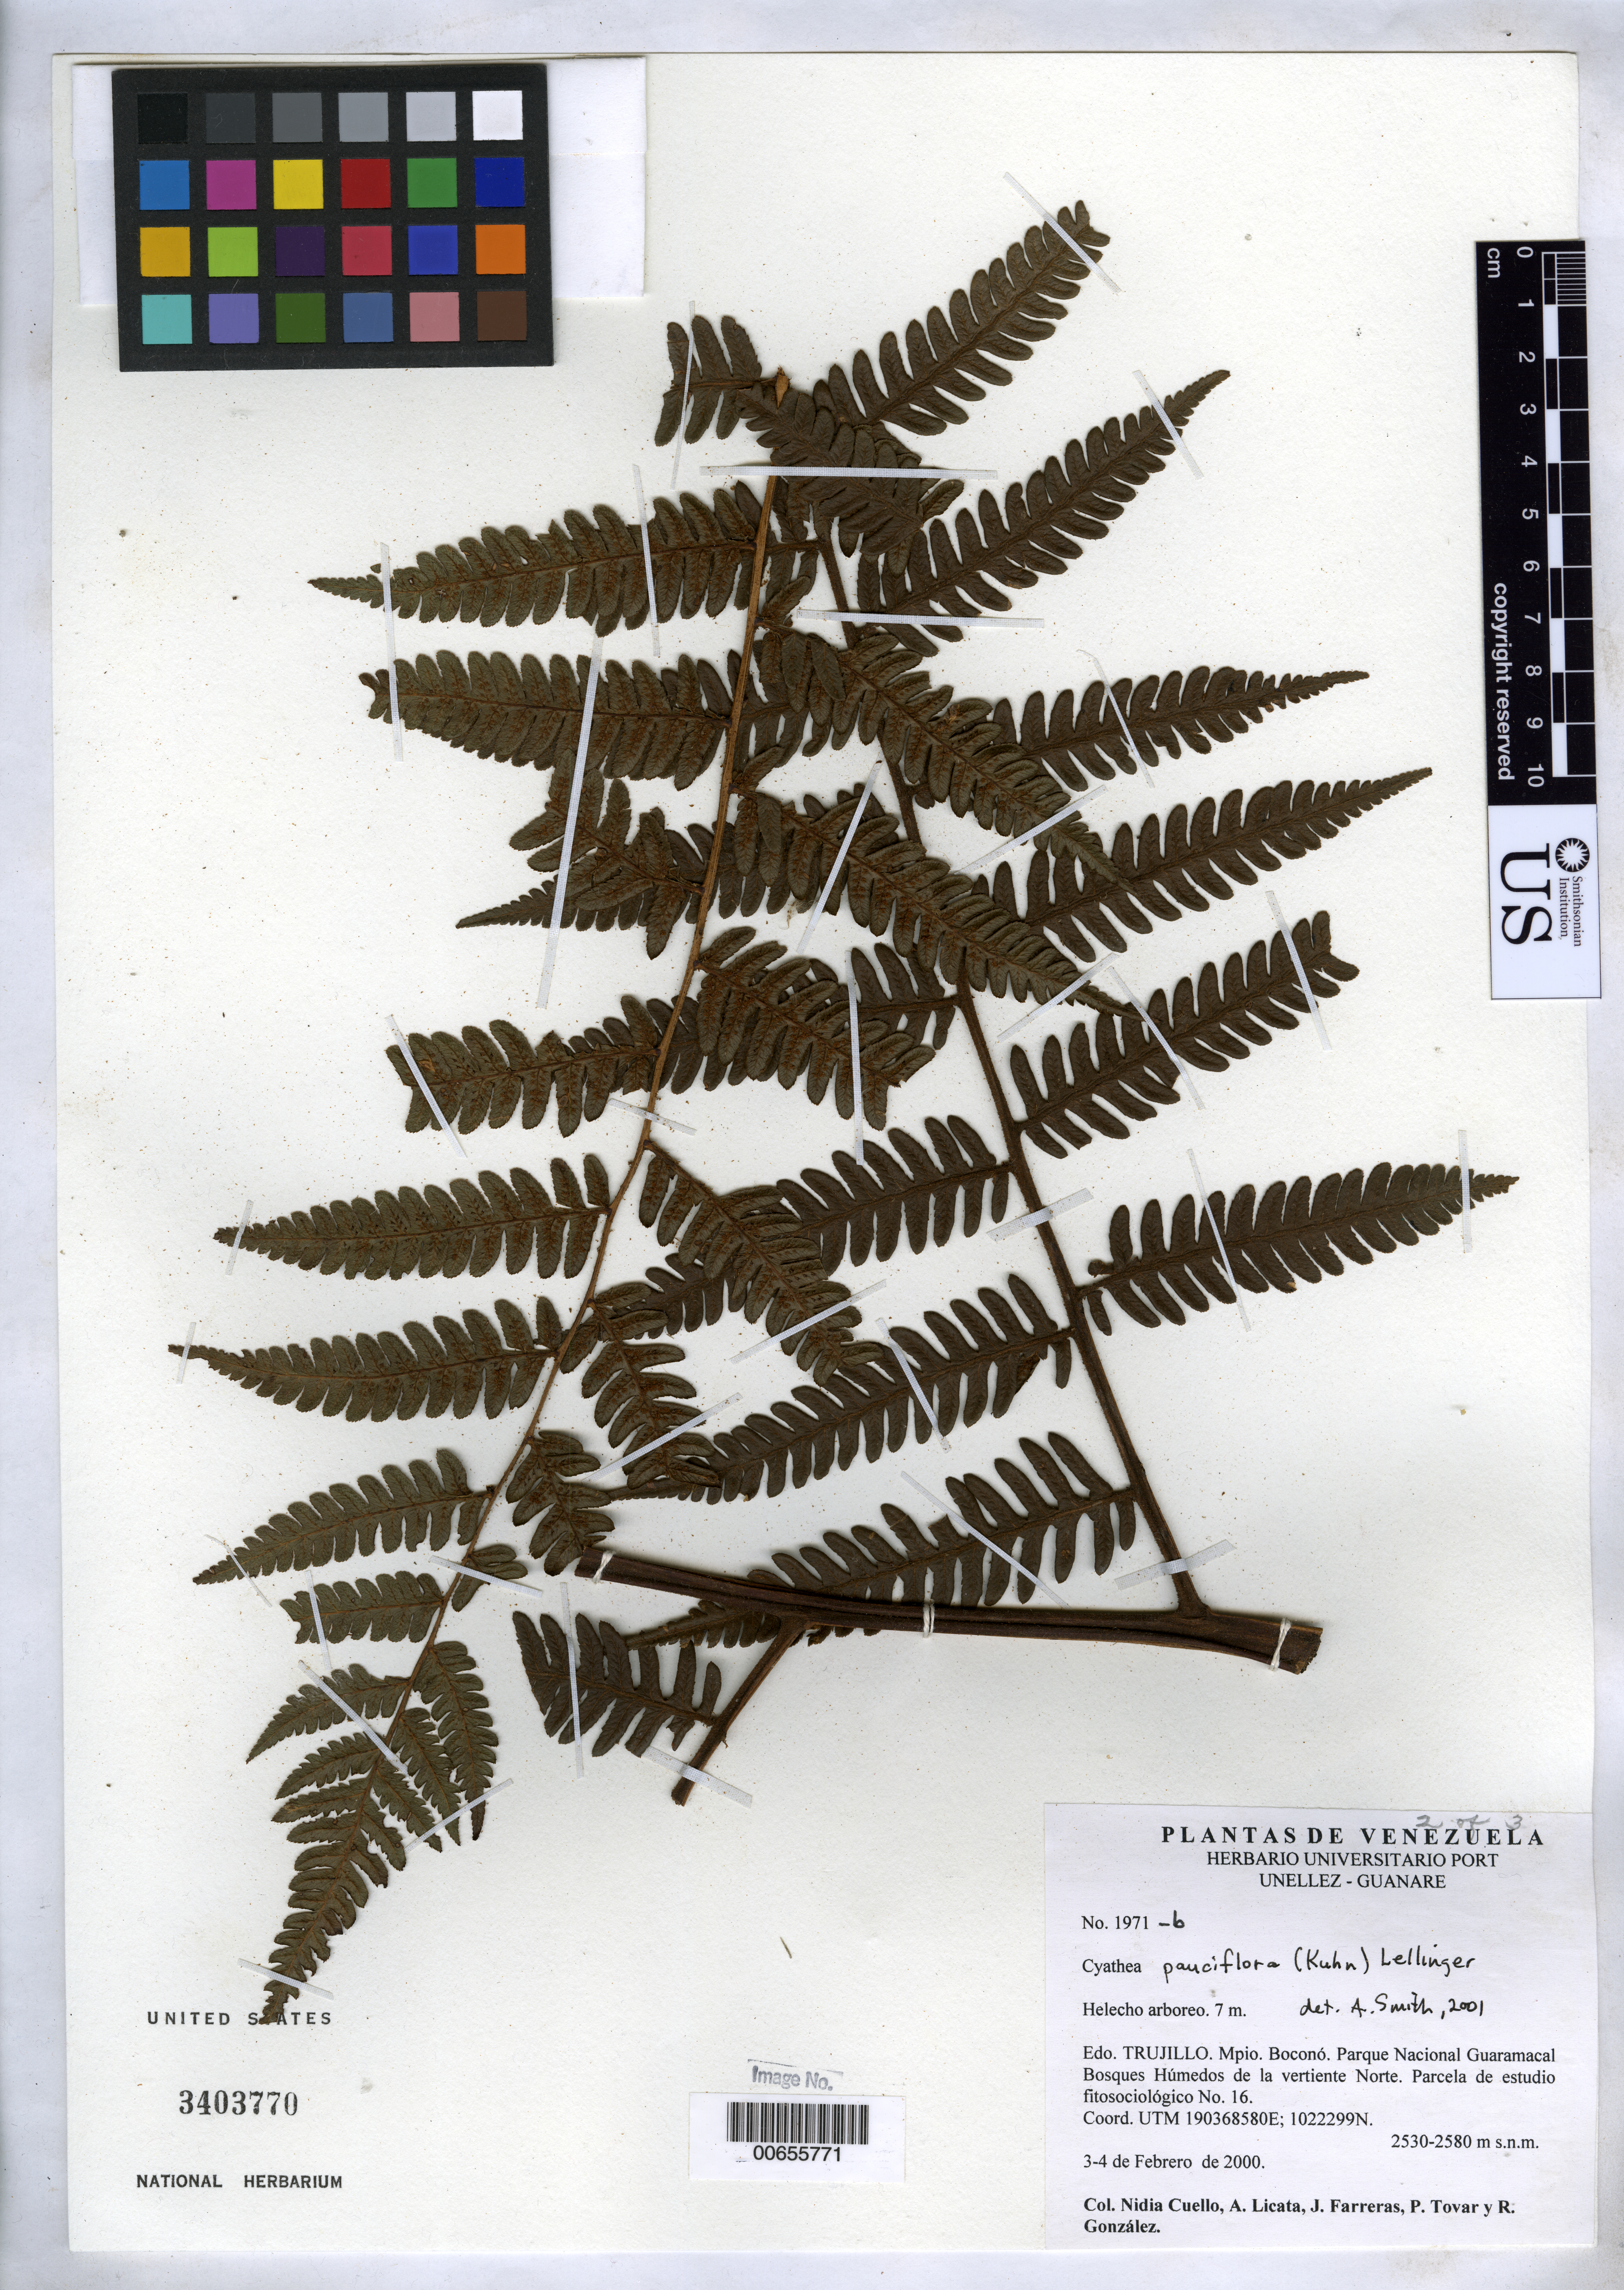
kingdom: Plantae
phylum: Tracheophyta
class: Polypodiopsida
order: Cyatheales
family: Cyatheaceae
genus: Cyathea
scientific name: Cyathea pauciflora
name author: (Kuhn) Lellinger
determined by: Smith, Alan R., (UC)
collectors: N. L. Cuello, A. Licata, J. Farreras, P. Tovar & R. González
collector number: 1971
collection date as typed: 03 Feb 2000 to 04 Feb 2000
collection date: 2000-02-03/2000-02-04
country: Venezuela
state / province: Trujillo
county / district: Boconó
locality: Parque Nacional Guaramacal, vertiente N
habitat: Bosques Húmedos.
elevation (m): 2530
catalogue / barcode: US 4303770